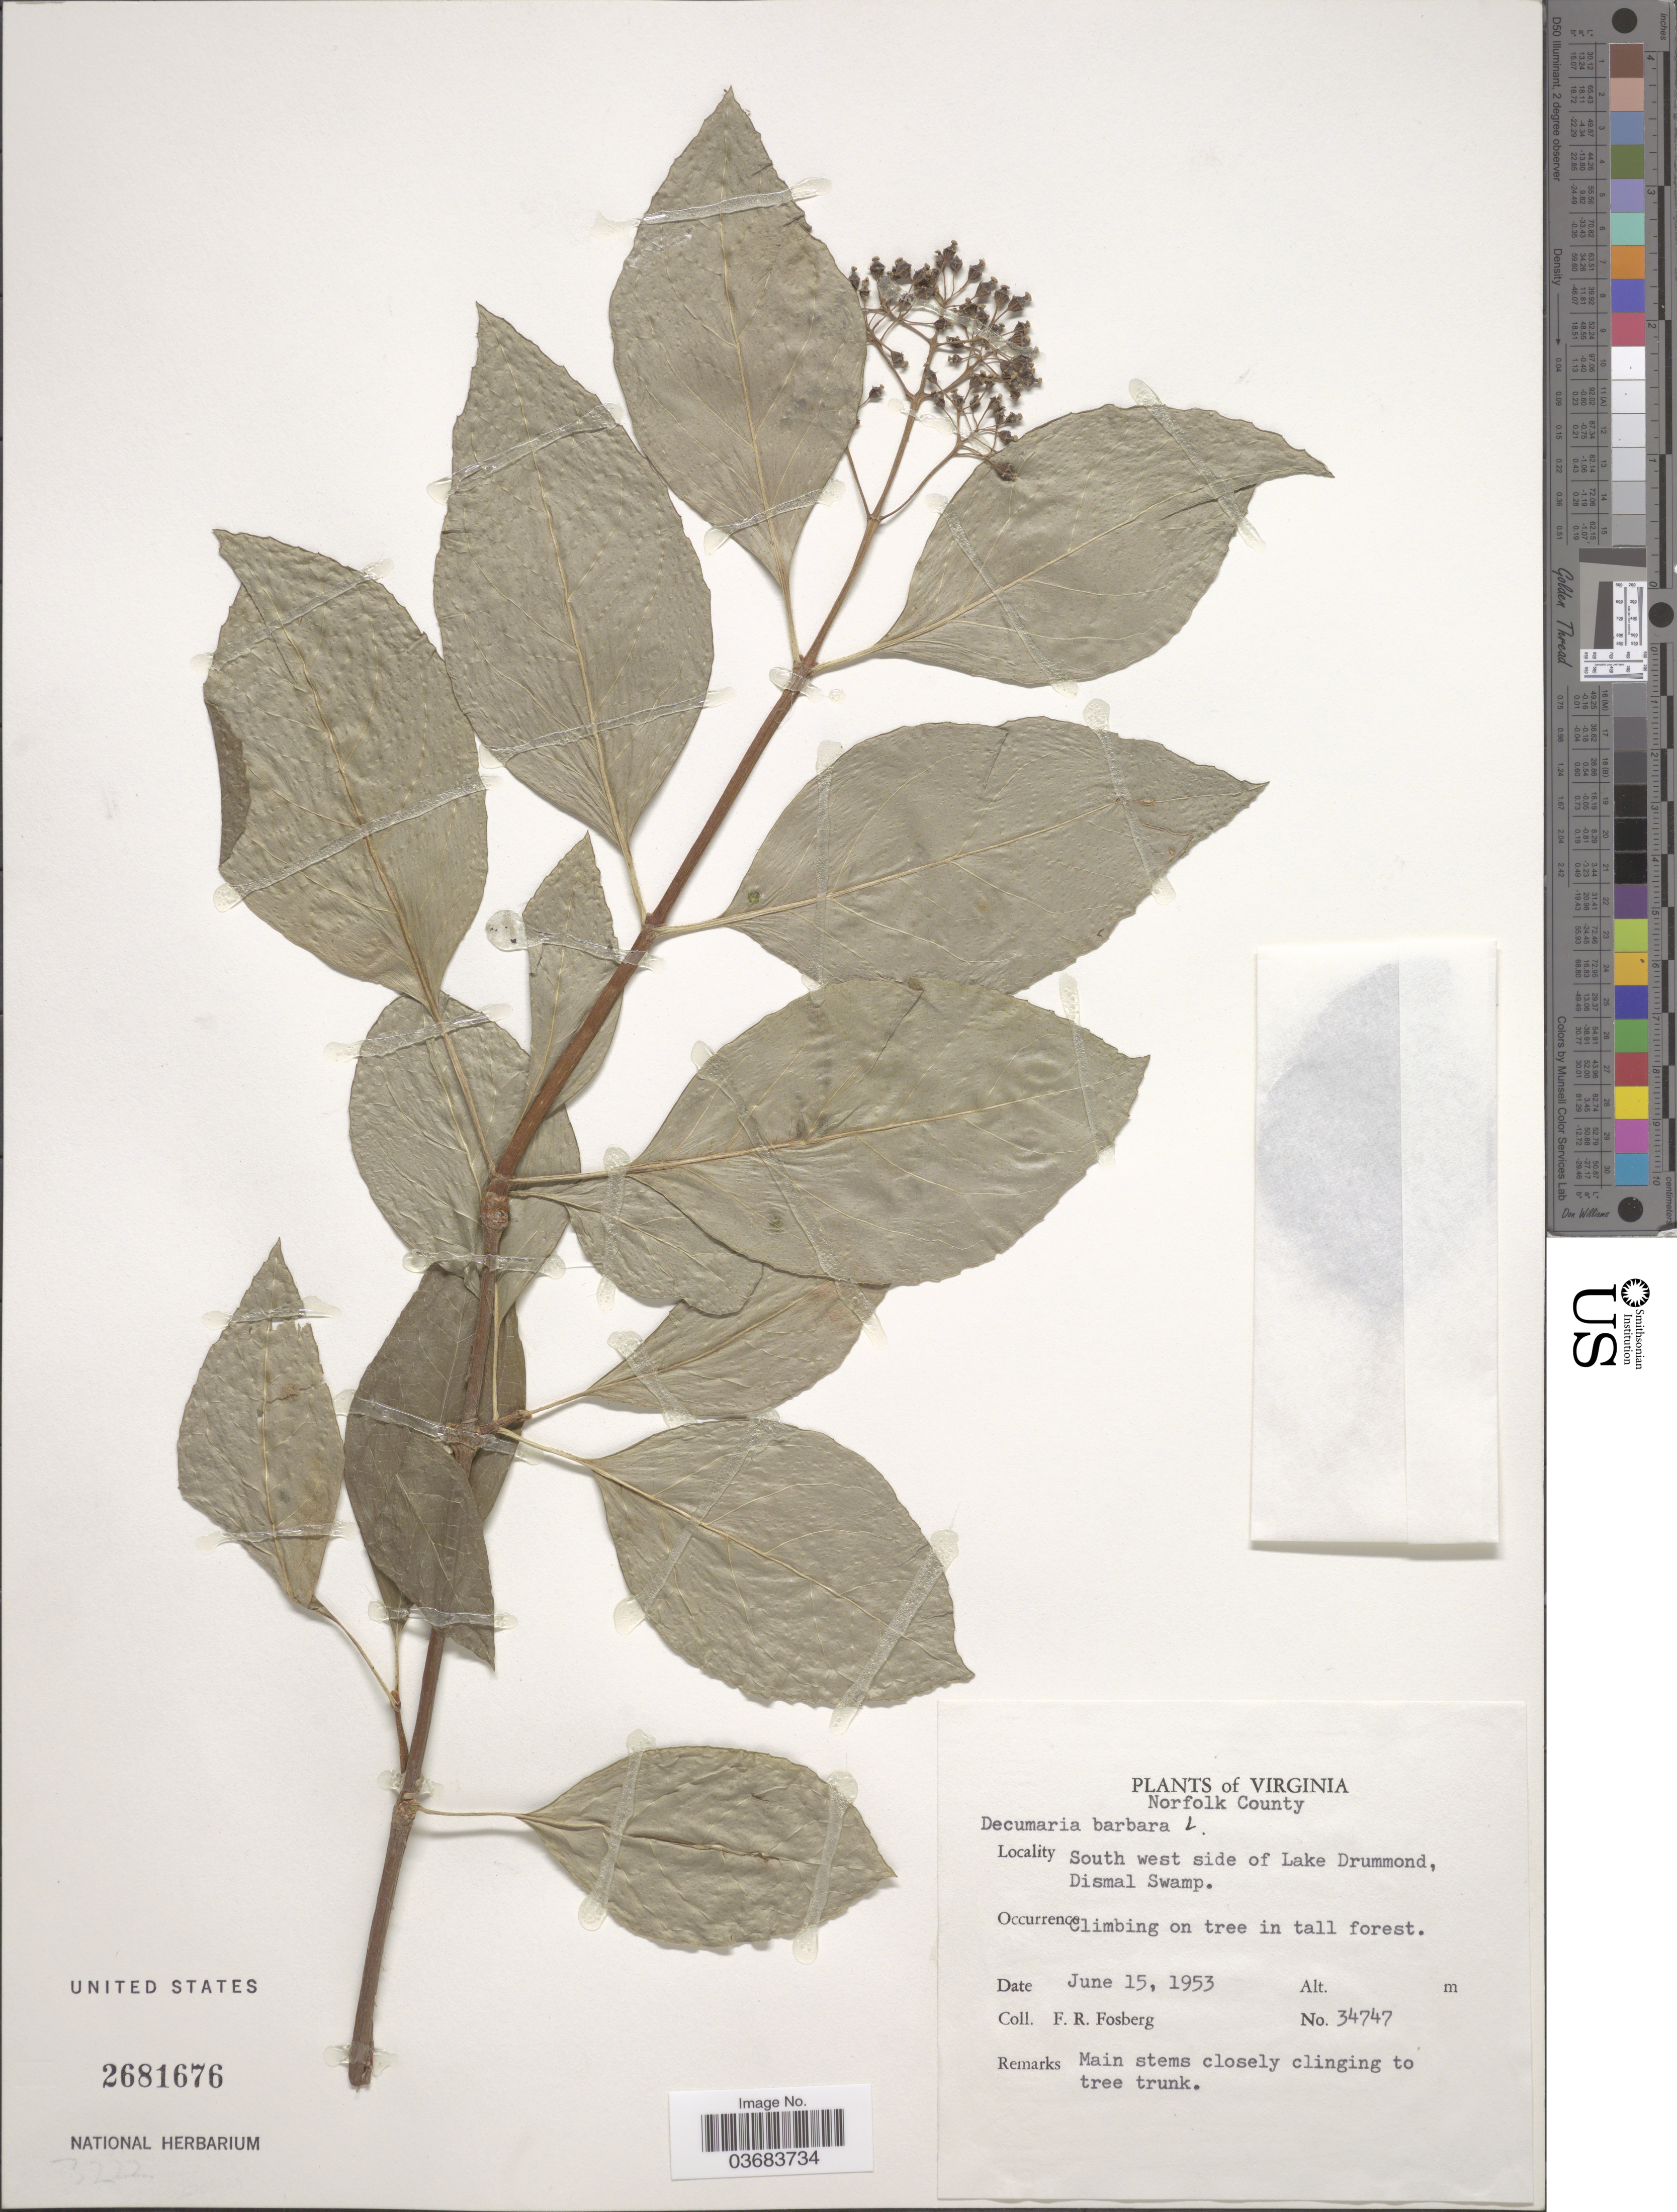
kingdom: Plantae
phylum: Tracheophyta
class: Magnoliopsida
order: Cornales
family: Hydrangeaceae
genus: Hydrangea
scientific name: Hydrangea barbara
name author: (L.) Bernd Schulz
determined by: Strong, Mark T., (BOT), Smithsonian Institution - National Museum of Natural History (UNITED STATES)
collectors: F. R. Fosberg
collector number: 34747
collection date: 1953-06-15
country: United States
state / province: Virginia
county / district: City of Norfolk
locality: Norfolk County. South west side of Lake Drummond, Dismal Swamp.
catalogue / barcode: US 2681676